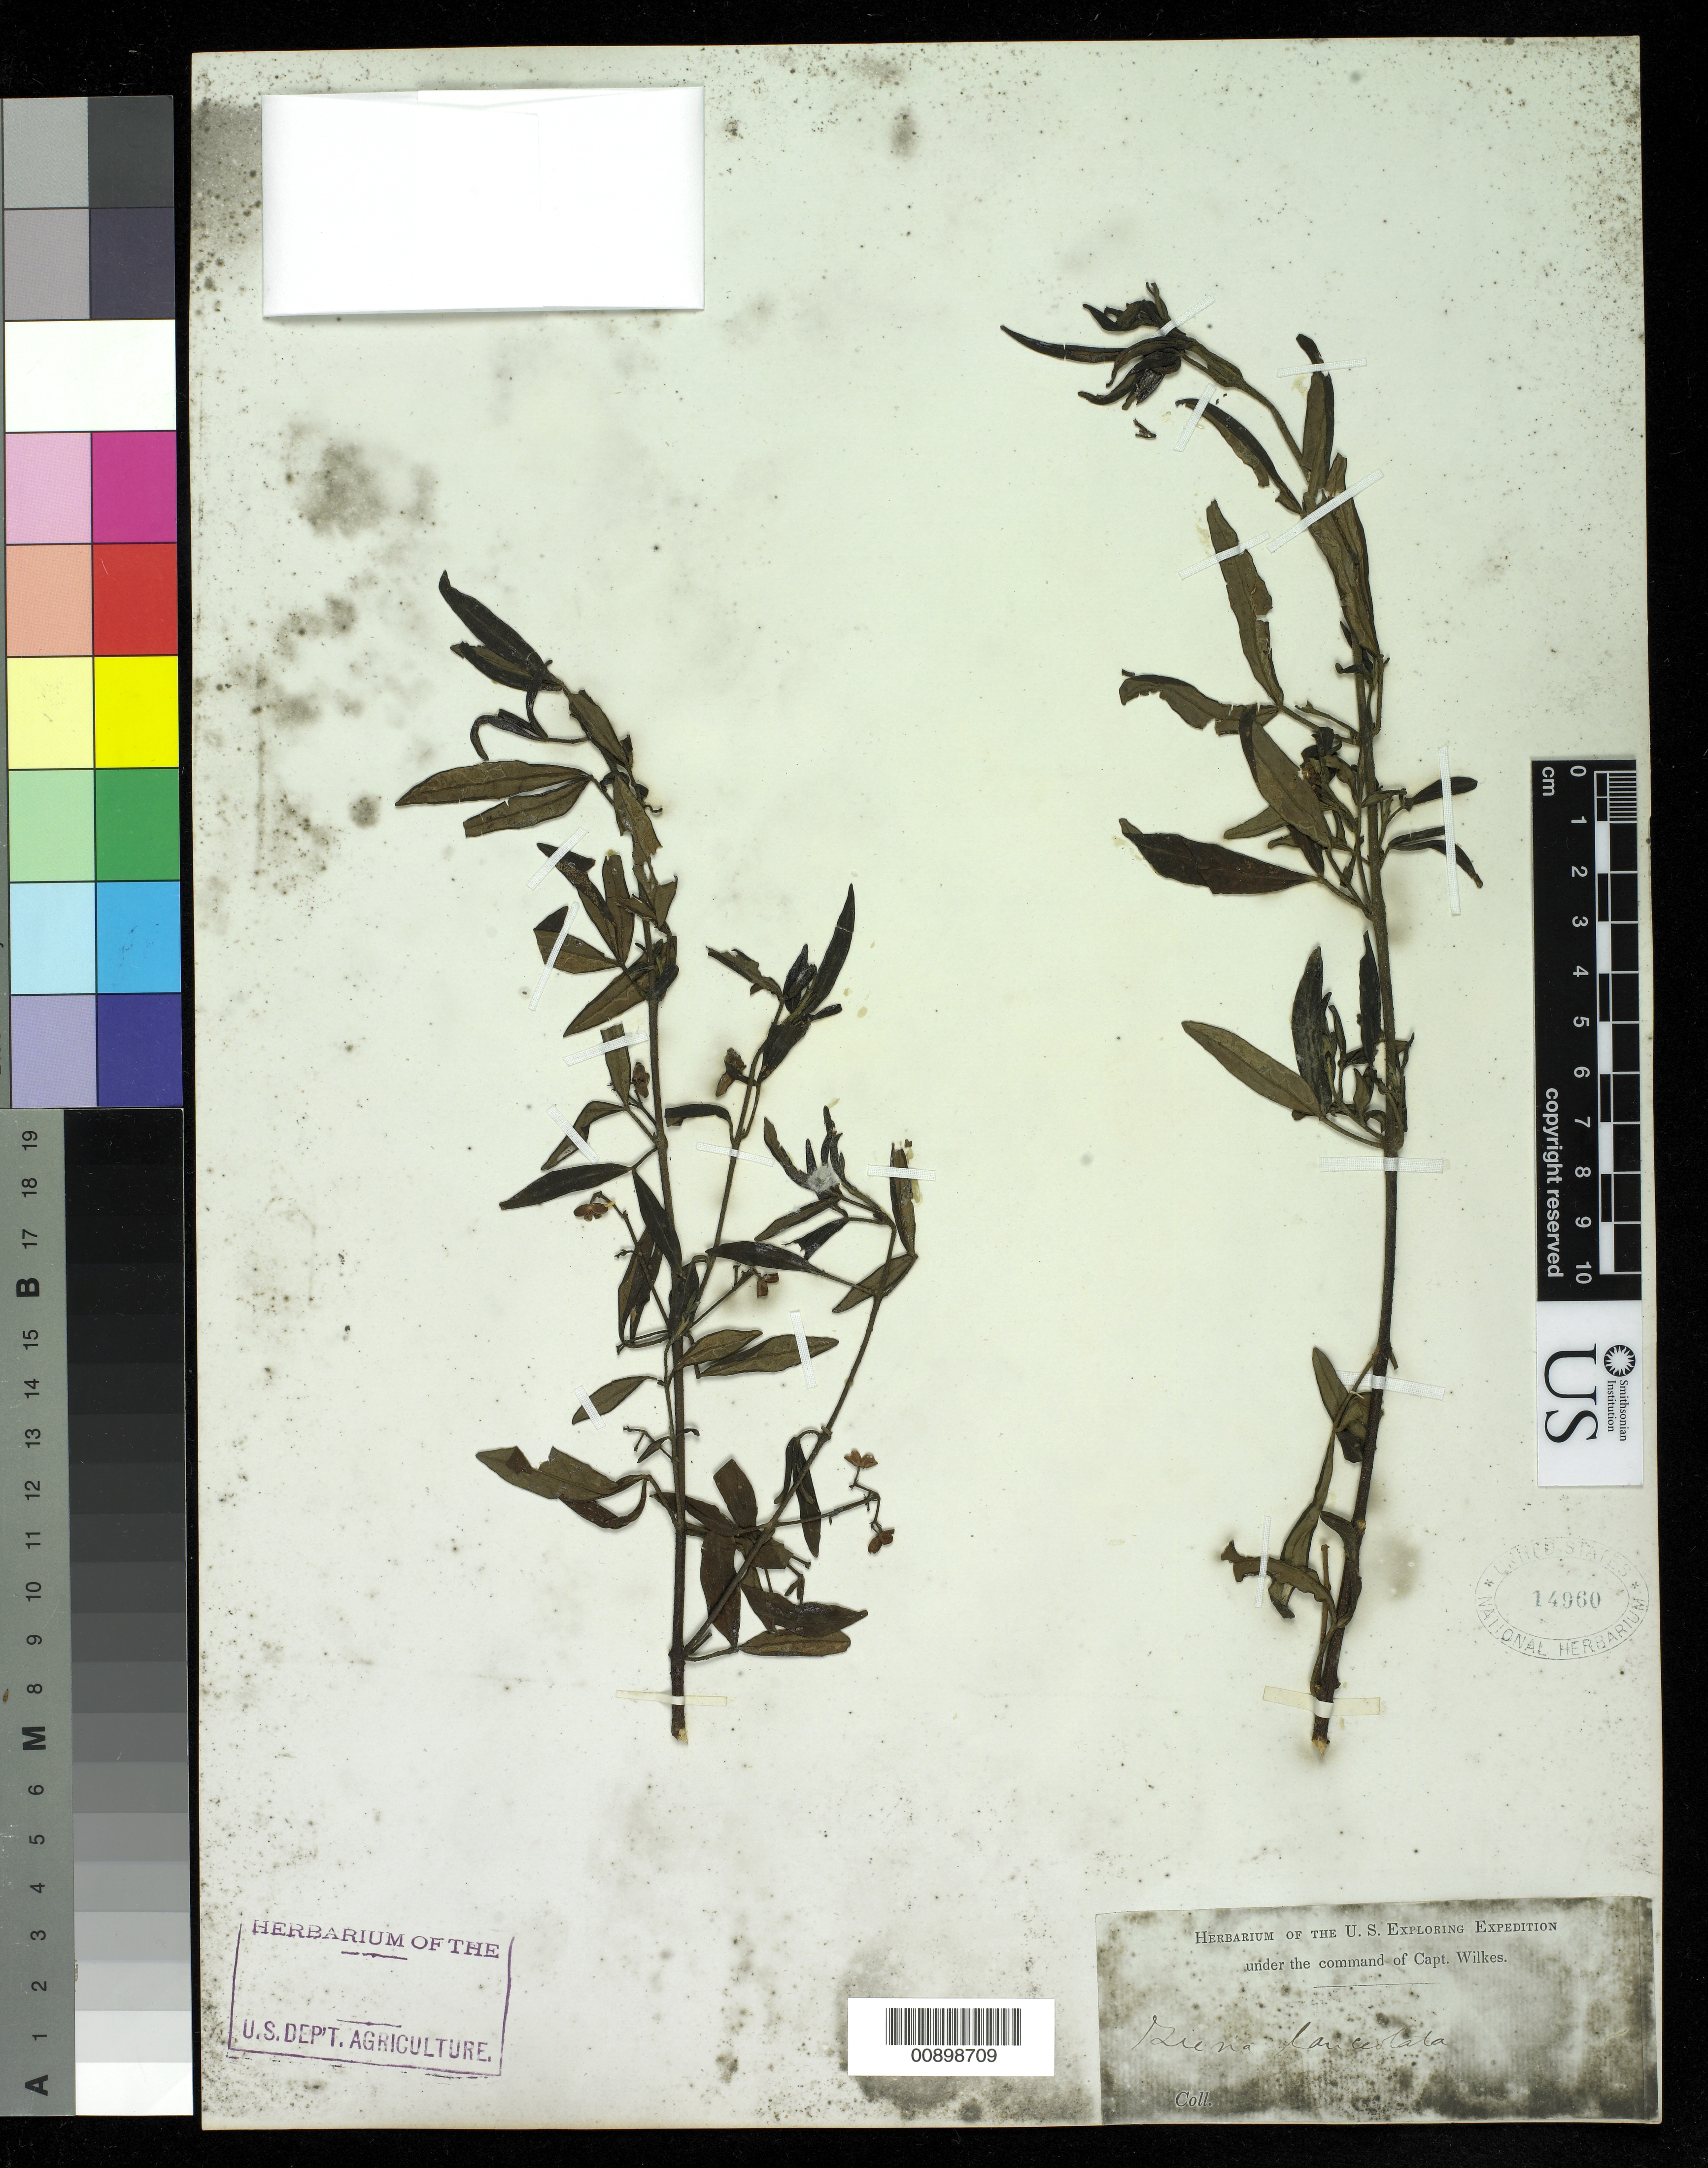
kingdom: Plantae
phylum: Tracheophyta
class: Magnoliopsida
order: Sapindales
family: Rutaceae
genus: Zieria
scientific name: Zieria smithii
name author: Jacks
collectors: Wilkes Explor. Exped.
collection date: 1838/1842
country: Australia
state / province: New South Wales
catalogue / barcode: US 14960